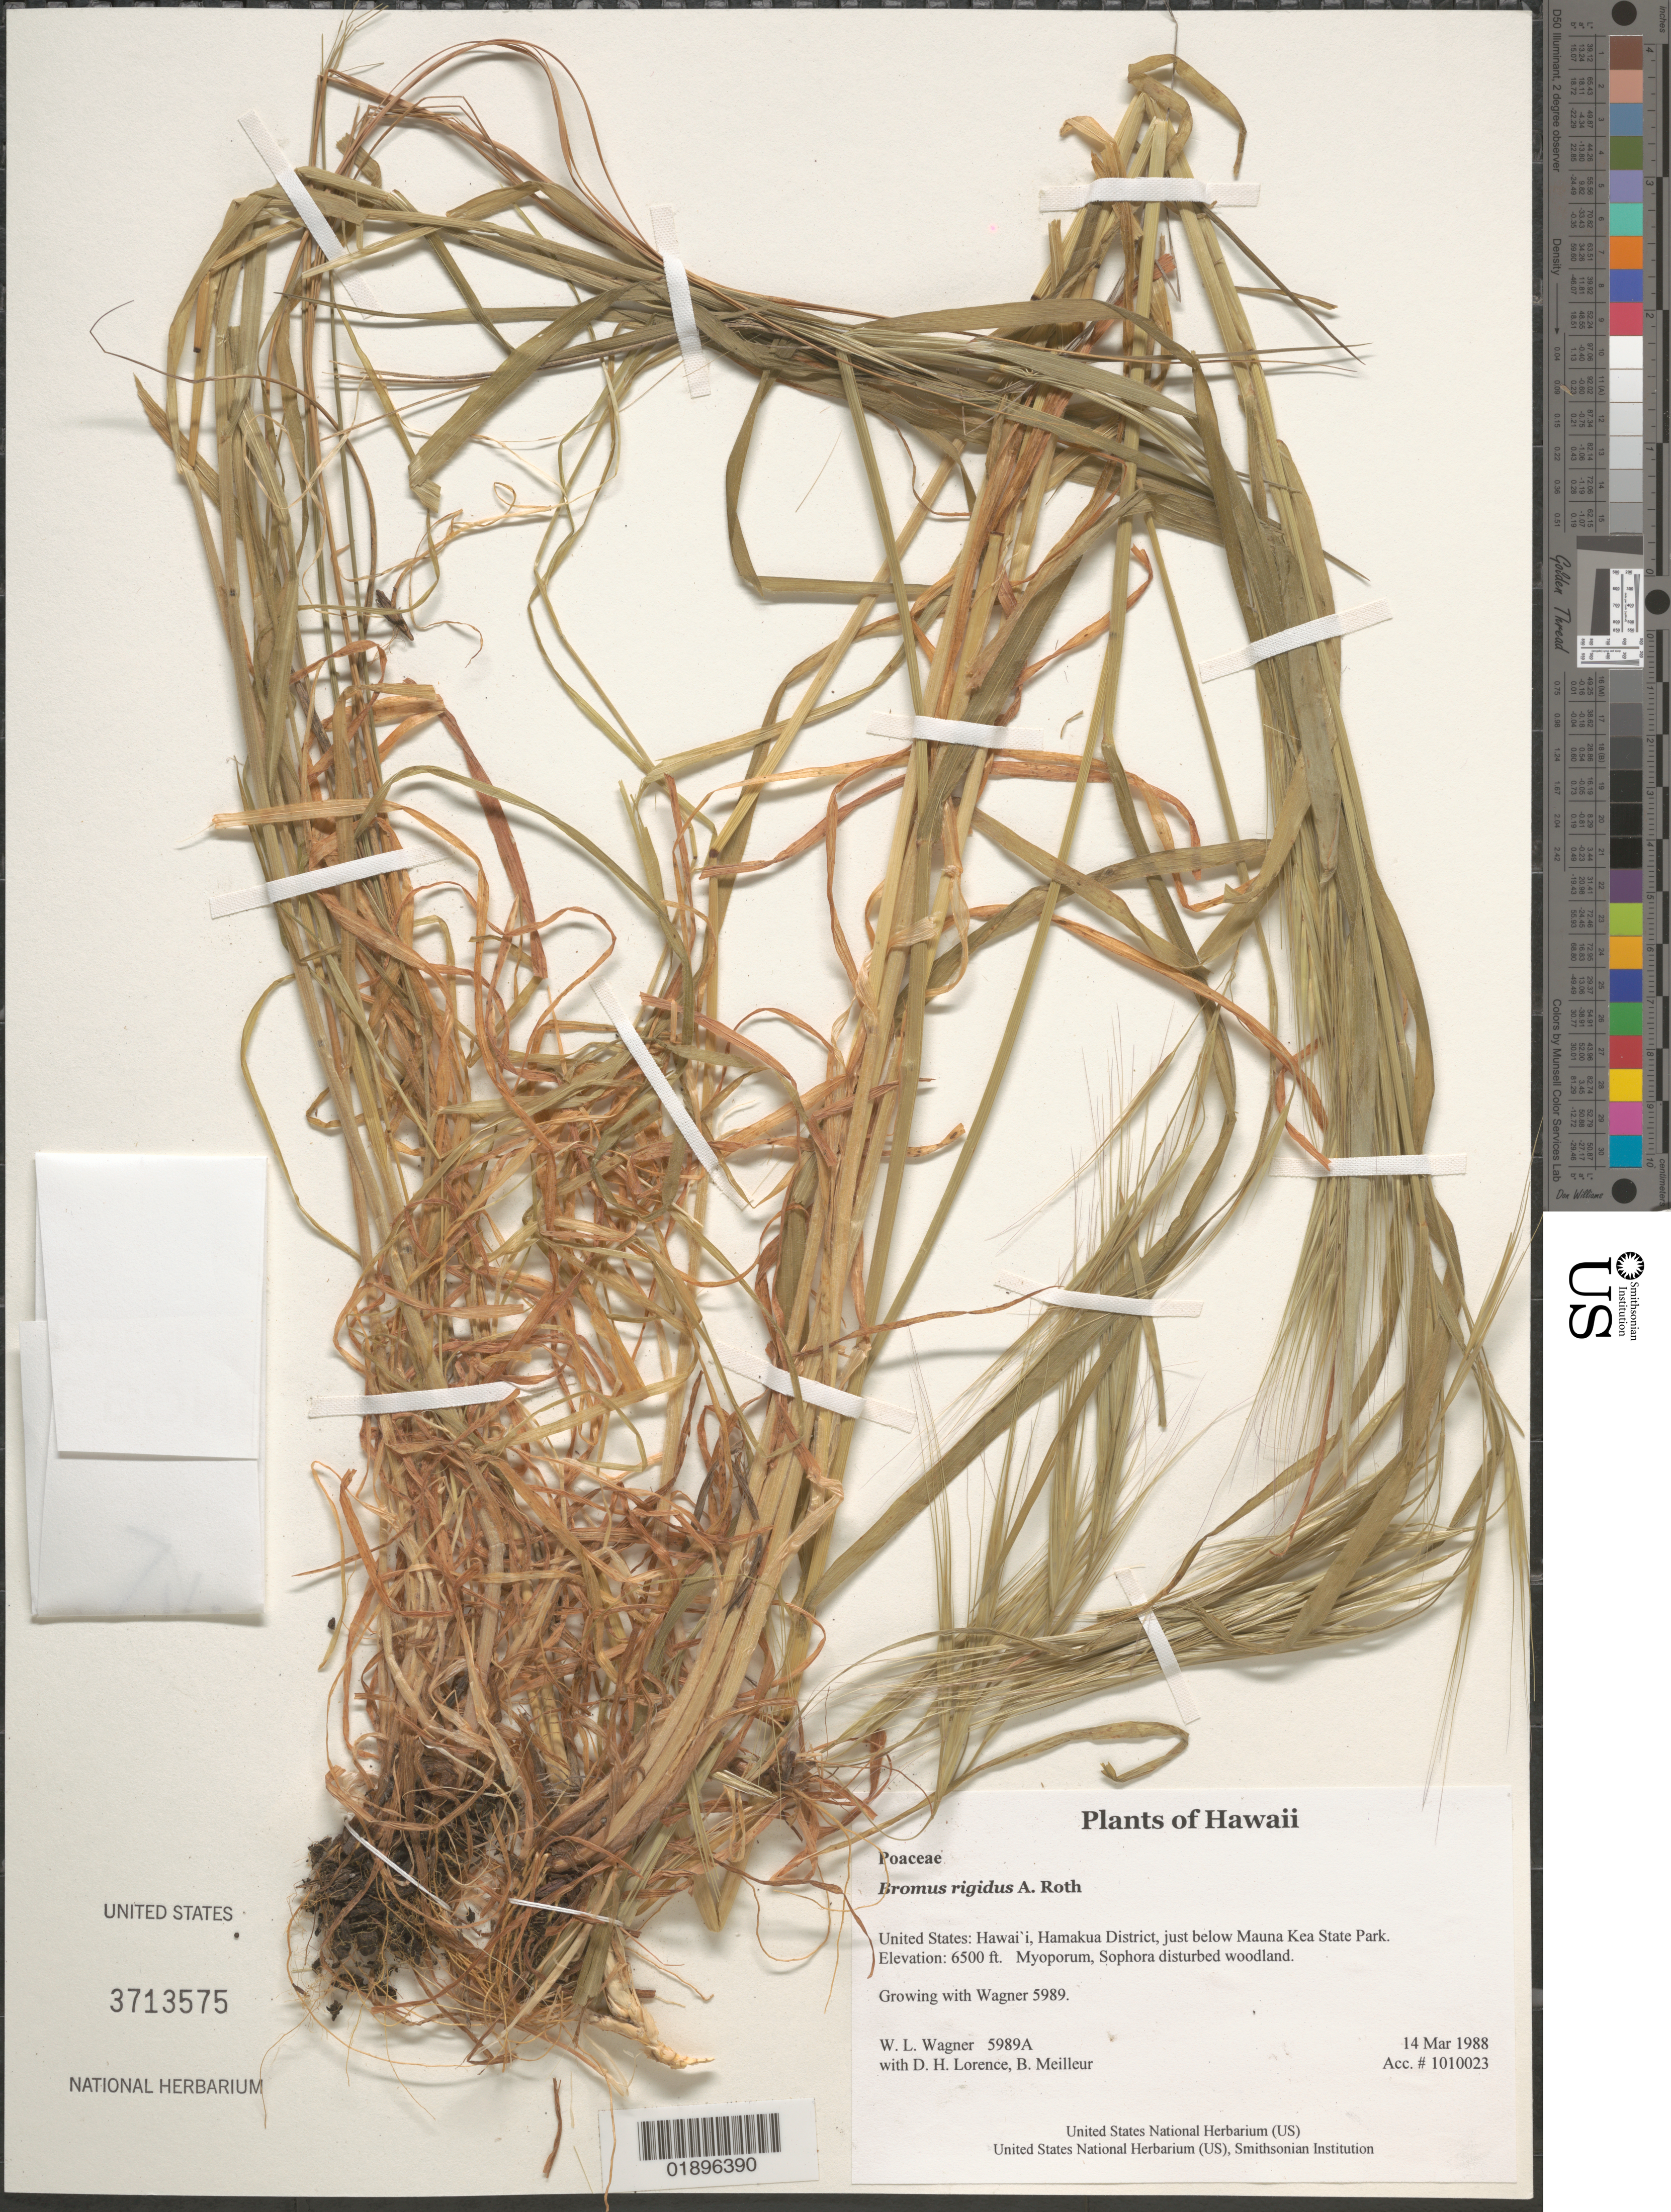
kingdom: Plantae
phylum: Tracheophyta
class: Liliopsida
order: Poales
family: Poaceae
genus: Bromus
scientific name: Bromus rigidus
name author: Roth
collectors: W. L. Wagner, D. Lorence & B. Meilleur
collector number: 5989A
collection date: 1988-03-14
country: United States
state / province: Hawaii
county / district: Hawaii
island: Hawaii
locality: Hamakua District, just below Mauna Kea State Park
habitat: Disturbed woodland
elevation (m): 1981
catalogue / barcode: US 3713575